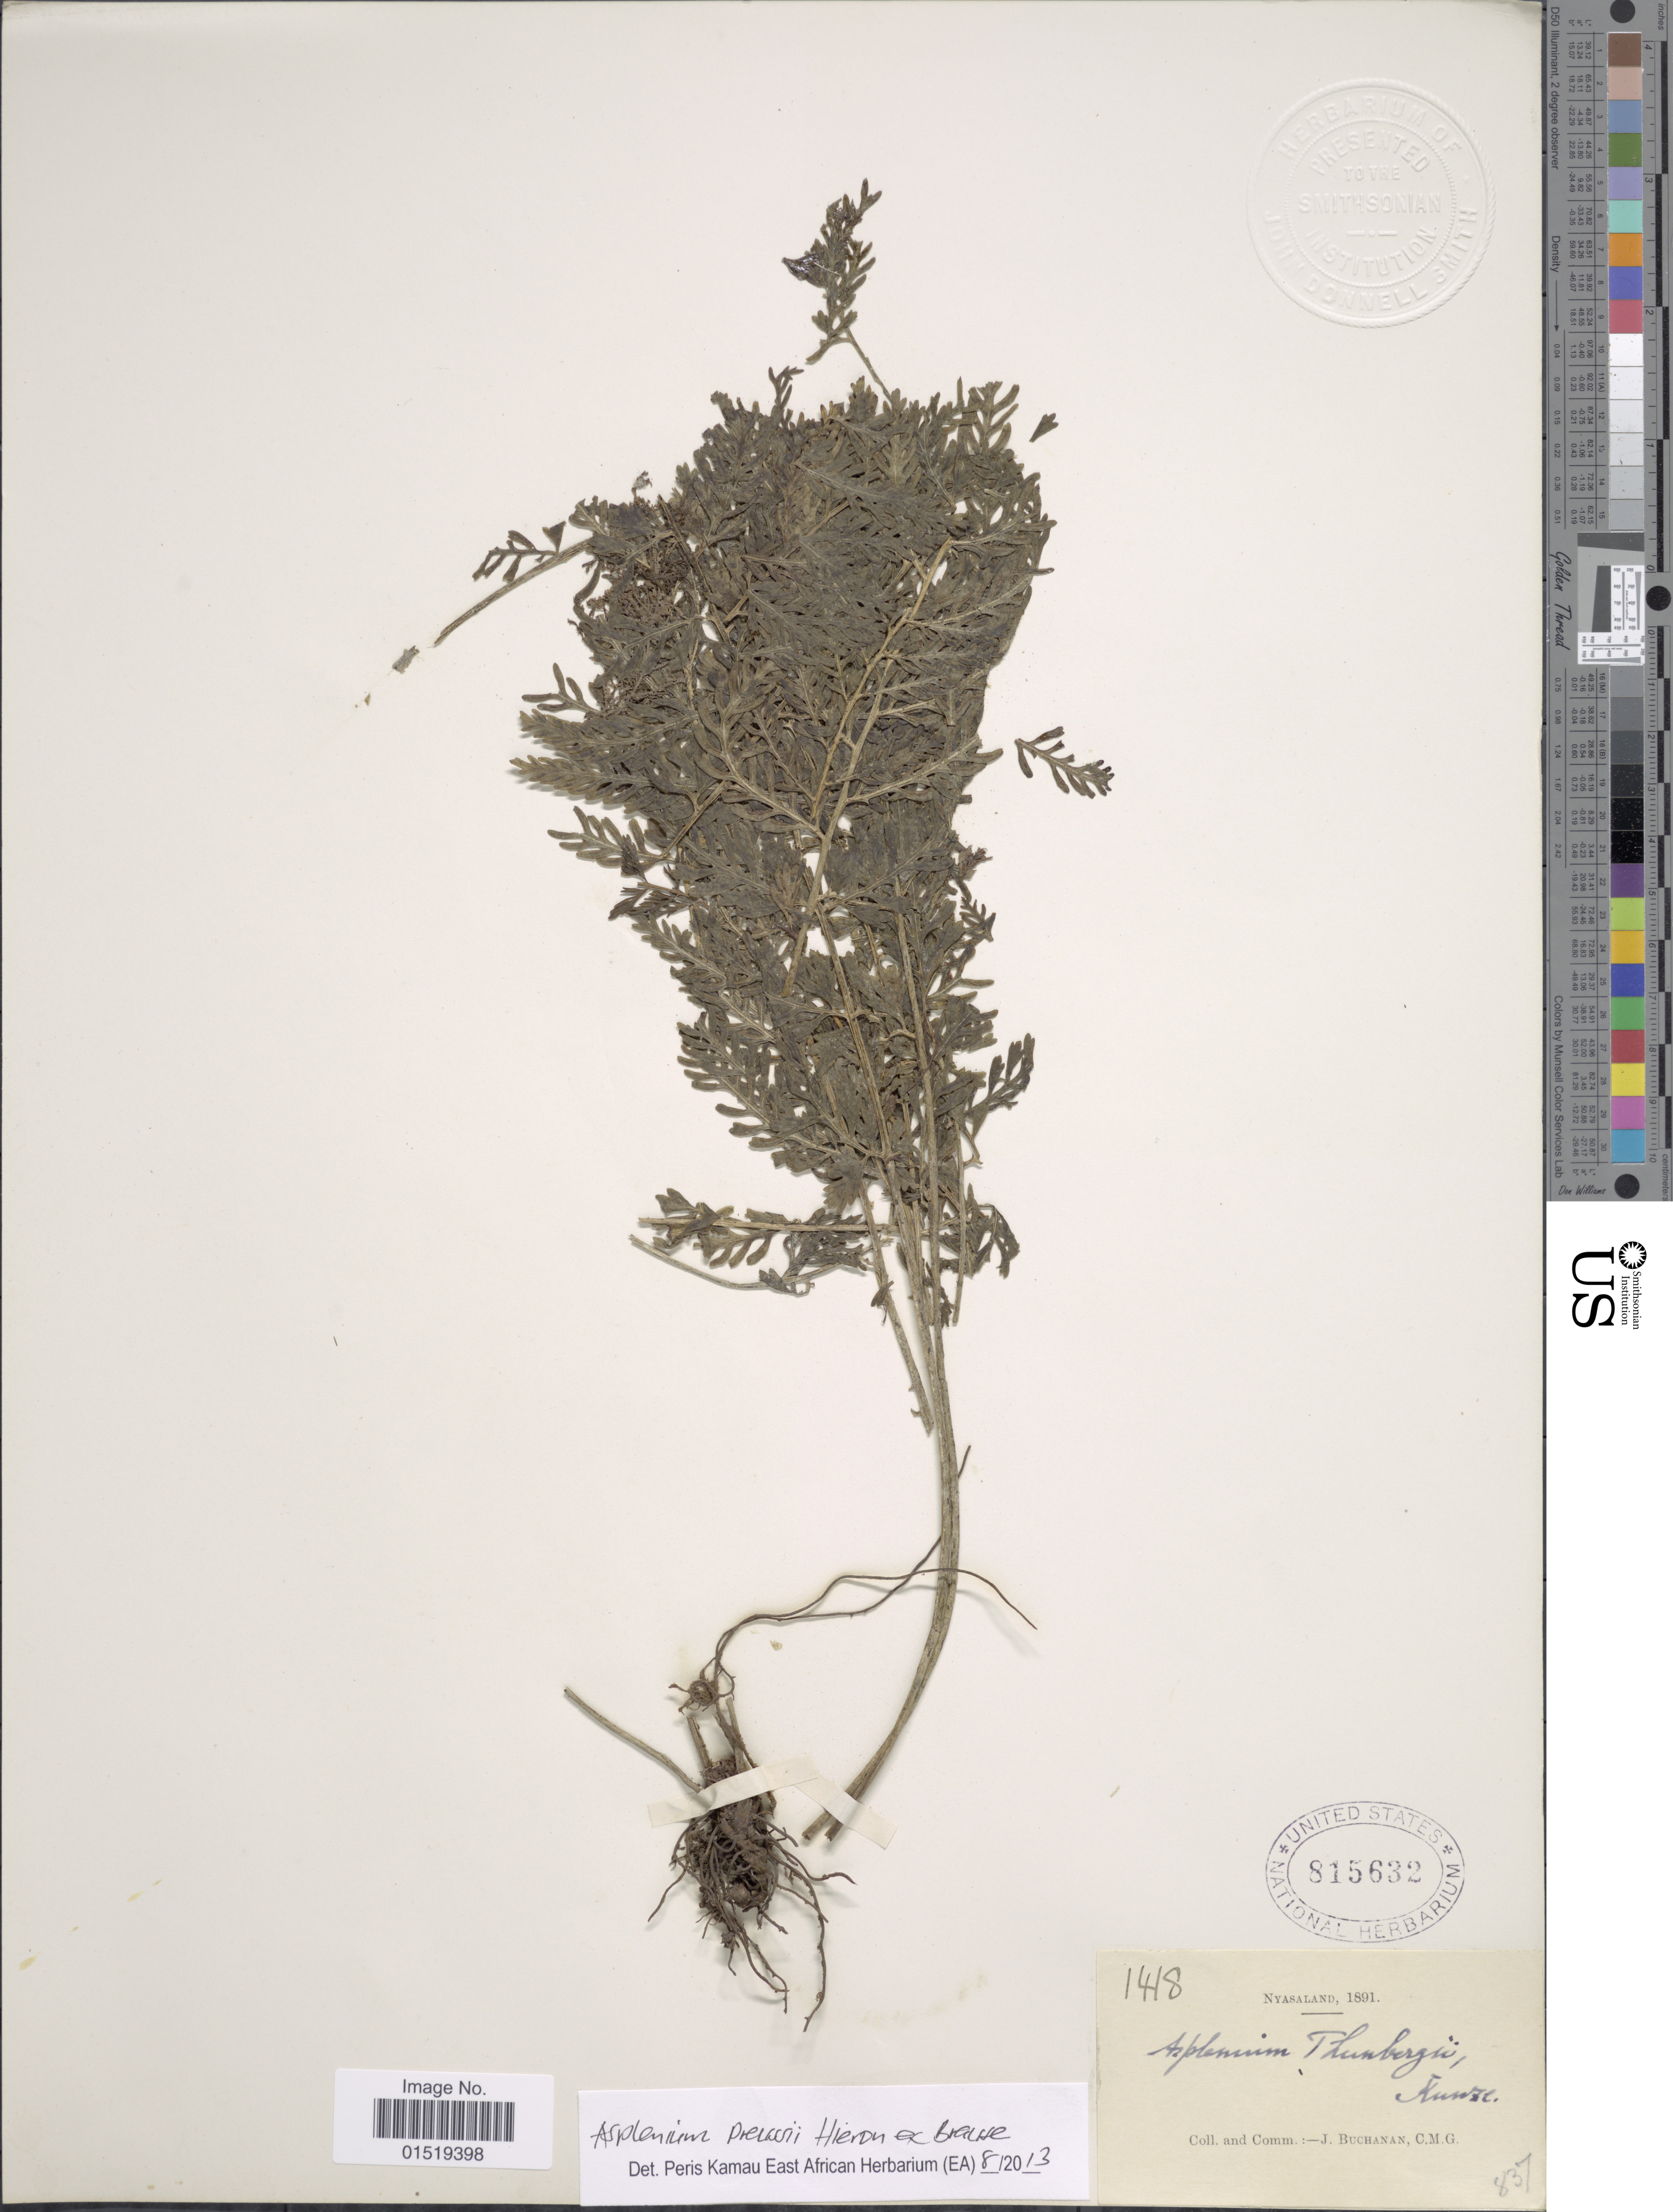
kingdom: Plantae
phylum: Tracheophyta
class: Polypodiopsida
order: Polypodiales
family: Aspleniaceae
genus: Asplenium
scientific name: Asplenium preussii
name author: Hieron.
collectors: J. Buchanan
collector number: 1418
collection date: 1891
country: Malawi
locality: Nyasaland.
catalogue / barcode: US 815632